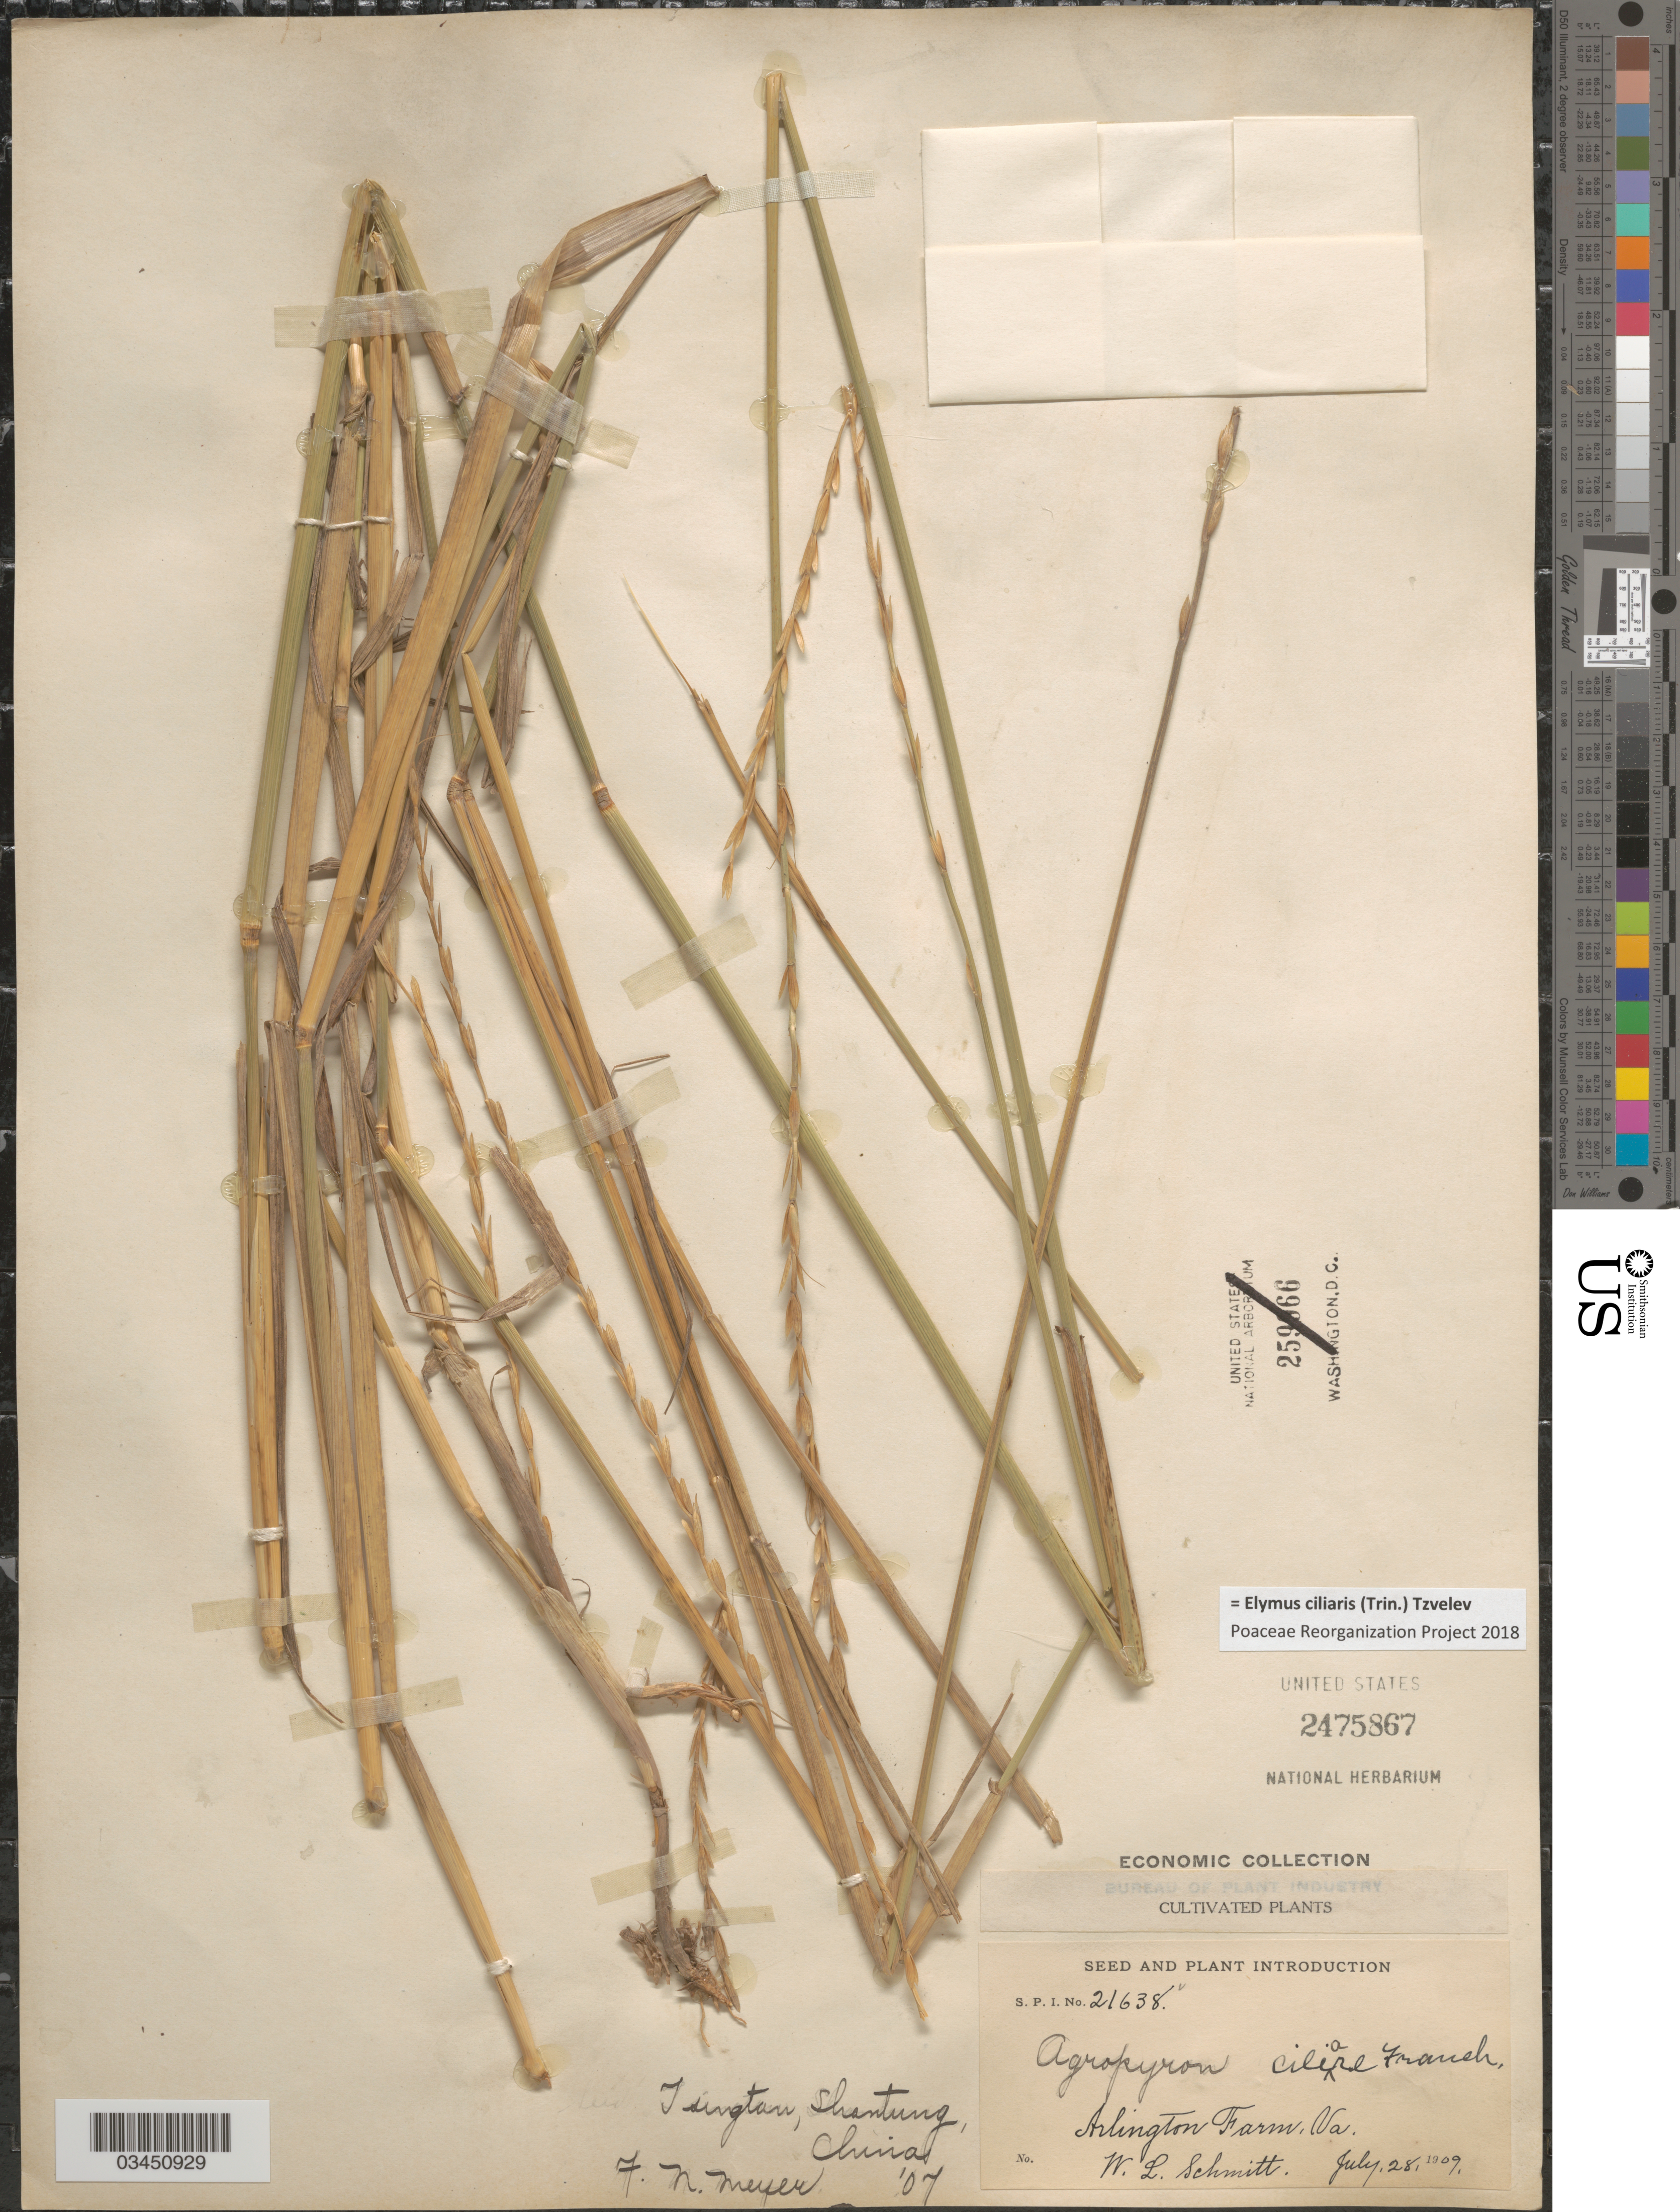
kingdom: Plantae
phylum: Tracheophyta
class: Liliopsida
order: Poales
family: Poaceae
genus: Elymus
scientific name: Elymus ciliaris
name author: (Trin.) Tzvelev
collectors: W. L. Schmitt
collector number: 21638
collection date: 1909-07-28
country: United States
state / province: Virginia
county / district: Arlington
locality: Arlington Farm.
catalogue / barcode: US 2475867